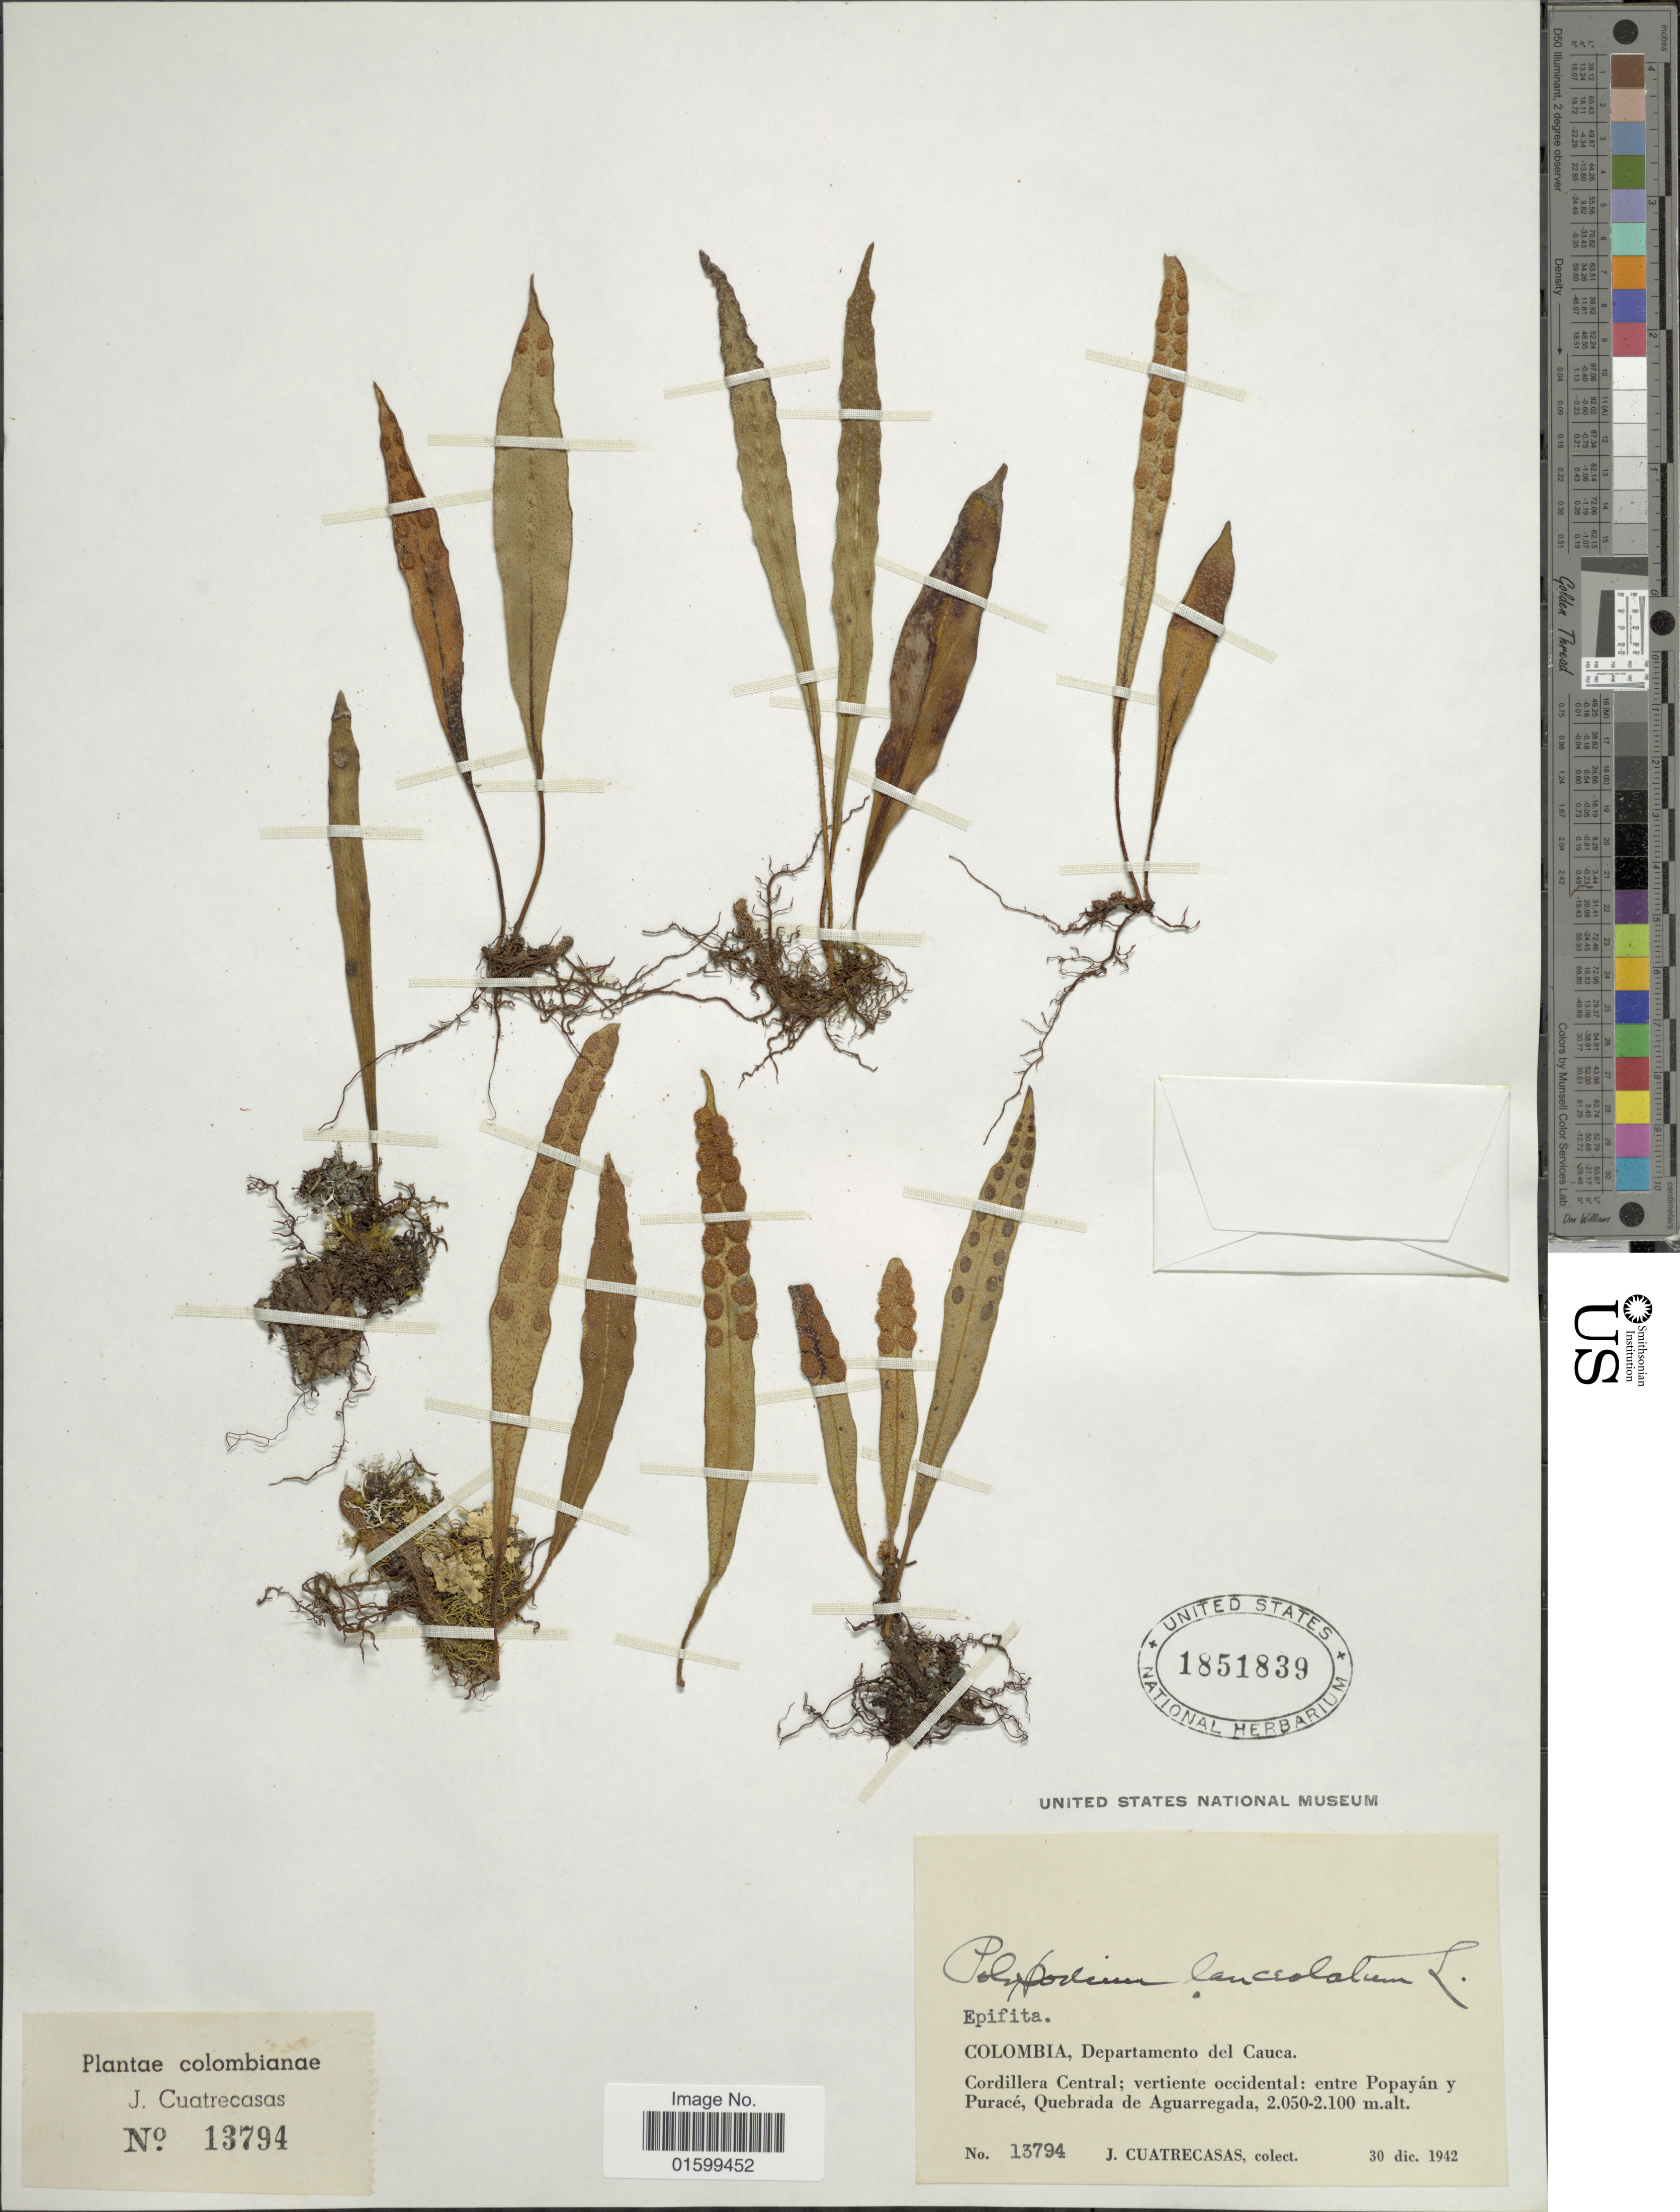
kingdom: Plantae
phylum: Tracheophyta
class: Polypodiopsida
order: Polypodiales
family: Polypodiaceae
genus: Pleopeltis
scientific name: Pleopeltis macrocarpa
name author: (Bory ex Willd.) Kaulf.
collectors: J. Cuatrecasas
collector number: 13794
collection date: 1942-12-30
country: Colombia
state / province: Valle del Cauca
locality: Departamento del Cauca, Cordillera Central; vertiente occidental: entre Popayán y Puracé, Quebrada de Aguarregada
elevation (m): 2050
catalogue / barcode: US 1851839